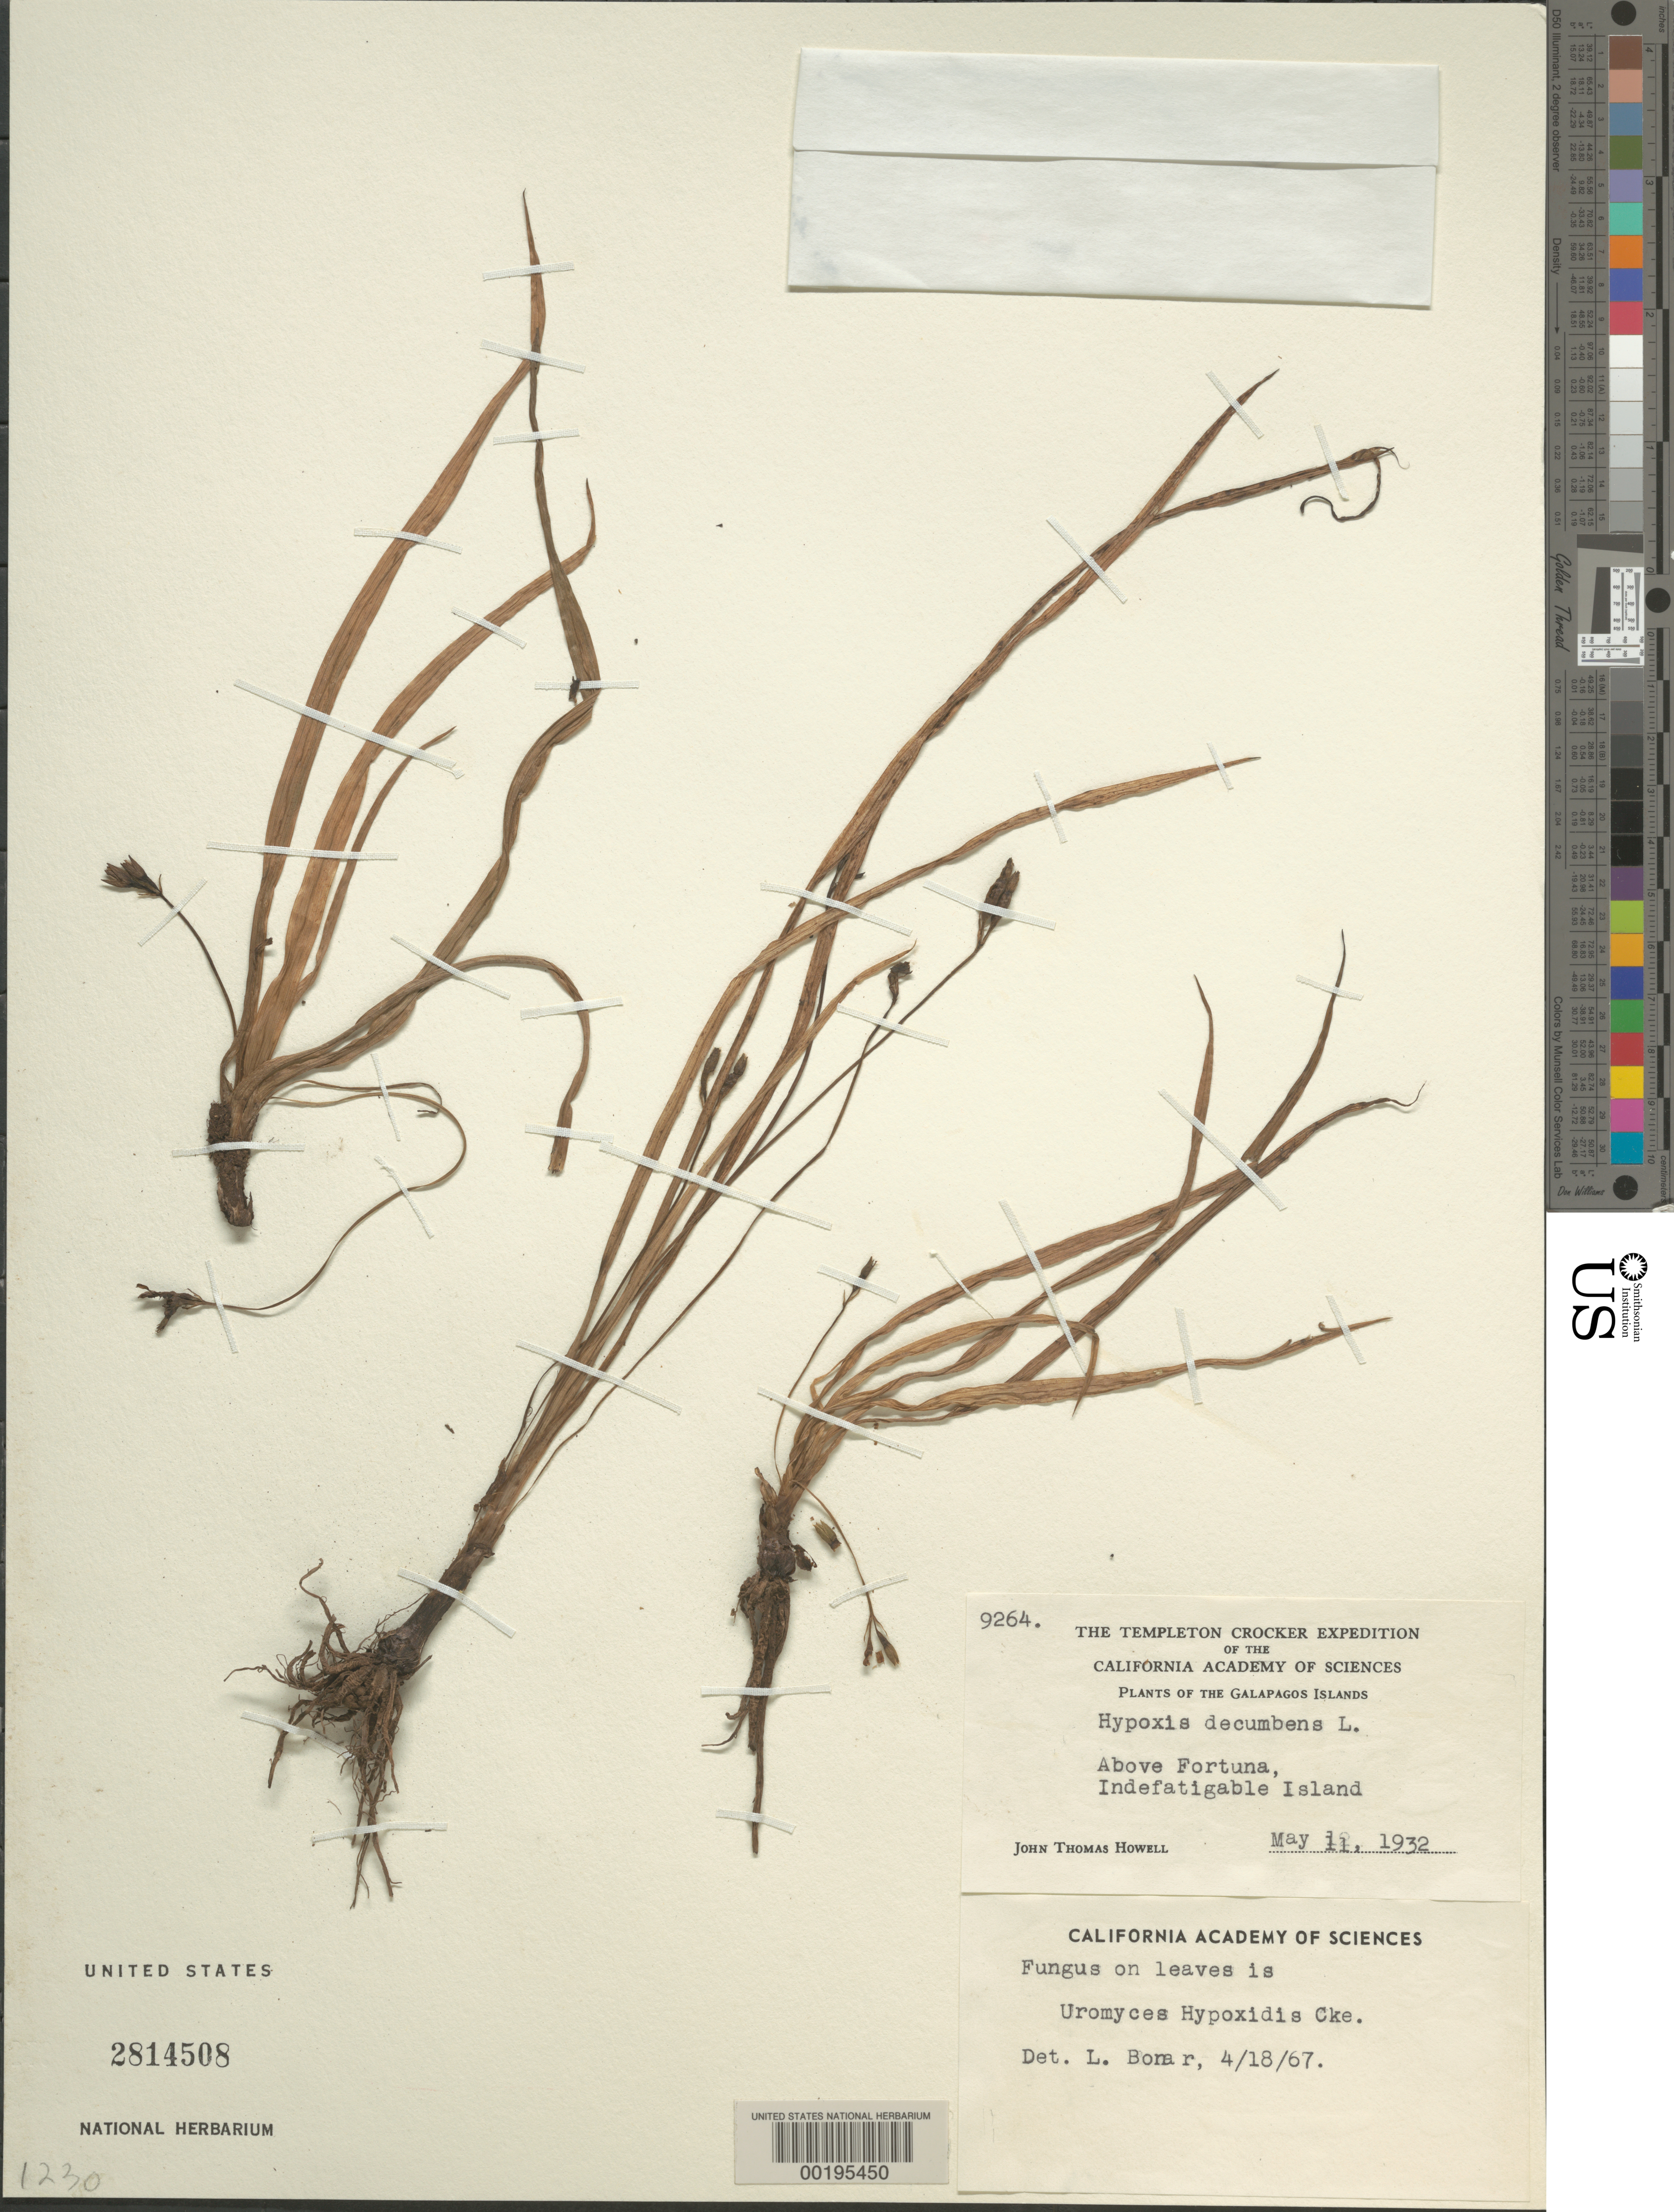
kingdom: Plantae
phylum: Tracheophyta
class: Liliopsida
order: Asparagales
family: Hypoxidaceae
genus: Hypoxis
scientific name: Hypoxis decumbens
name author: L.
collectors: J. T. Howell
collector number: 9264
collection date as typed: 11 May 1932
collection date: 1932-05-11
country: Ecuador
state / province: Colón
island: Santa Cruz [Indefatigable, Chaves]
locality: Above Fortuna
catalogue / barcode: US 2814508